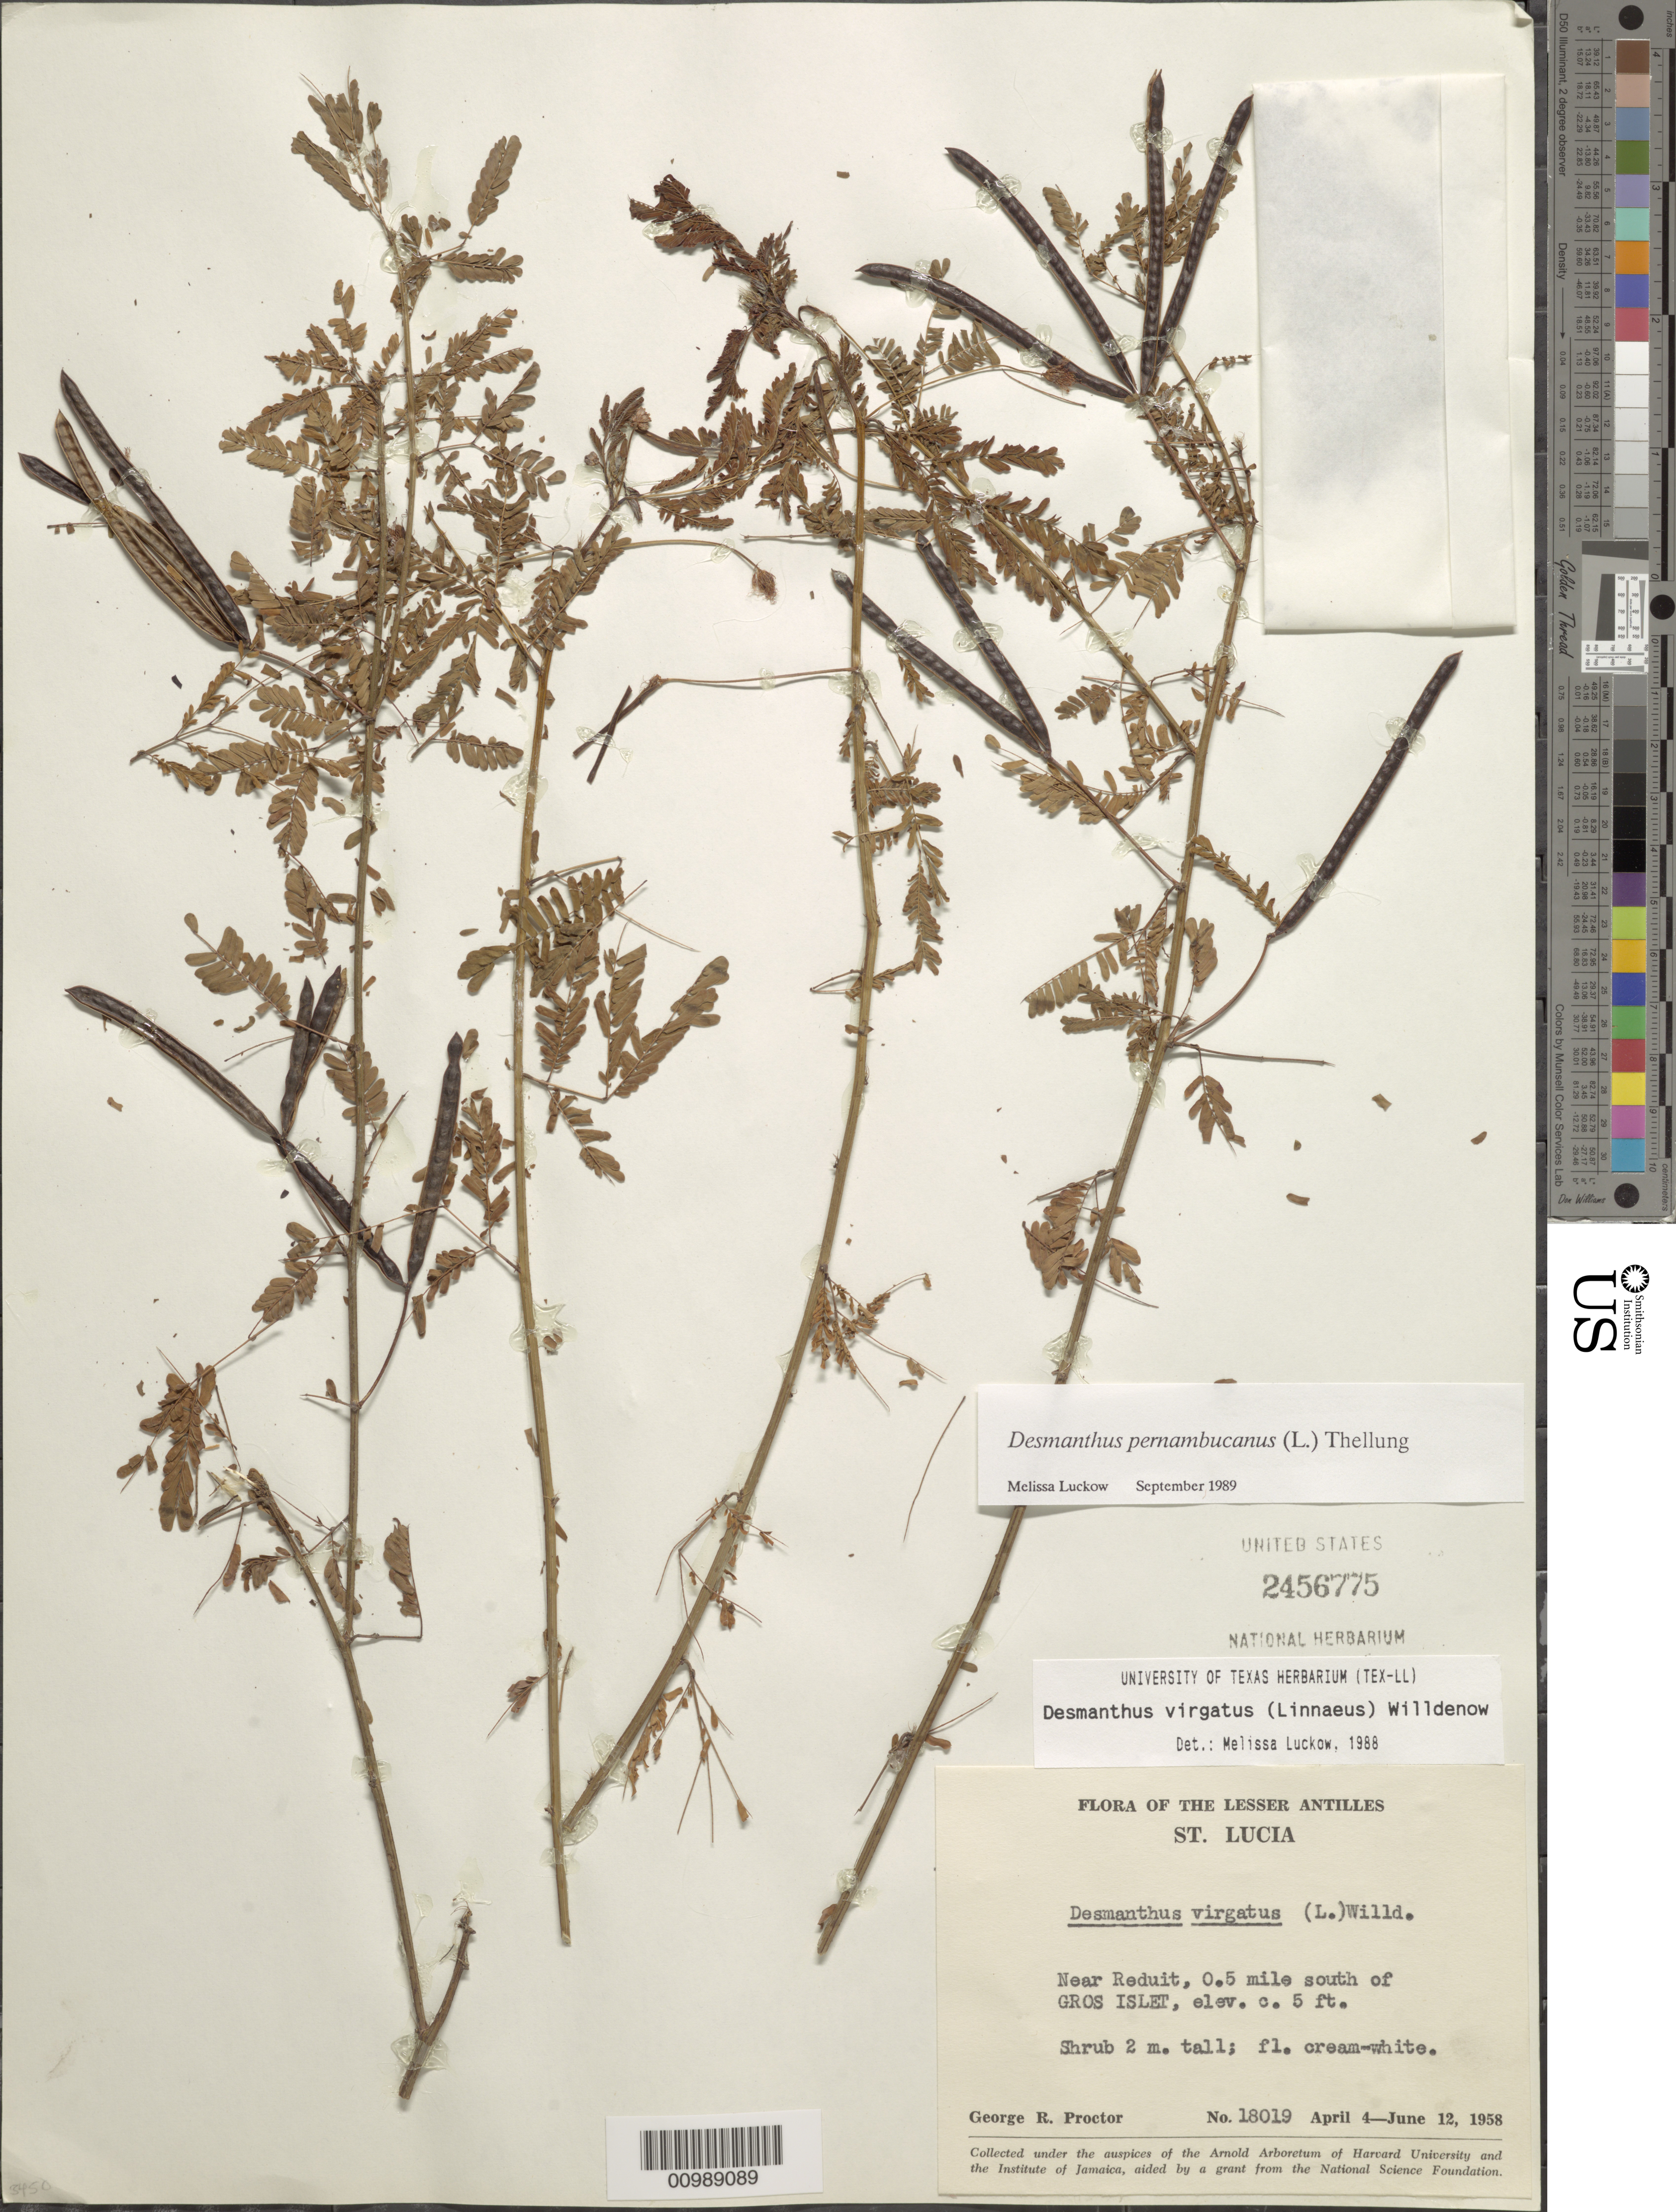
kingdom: Plantae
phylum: Tracheophyta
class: Magnoliopsida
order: Fabales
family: Fabaceae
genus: Desmanthus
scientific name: Desmanthus pernambucanus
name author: (L.) Thell.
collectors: G. R. Proctor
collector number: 18019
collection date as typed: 04 Apr 1958 to 12 Jun 1958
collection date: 1958-04-04/1958-06-12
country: St. Lucia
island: St. Lucia I.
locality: Near Reduit, 0.5 mile S of Gros Islet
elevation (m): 0.2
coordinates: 0 N, 0 E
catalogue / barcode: US 2456775